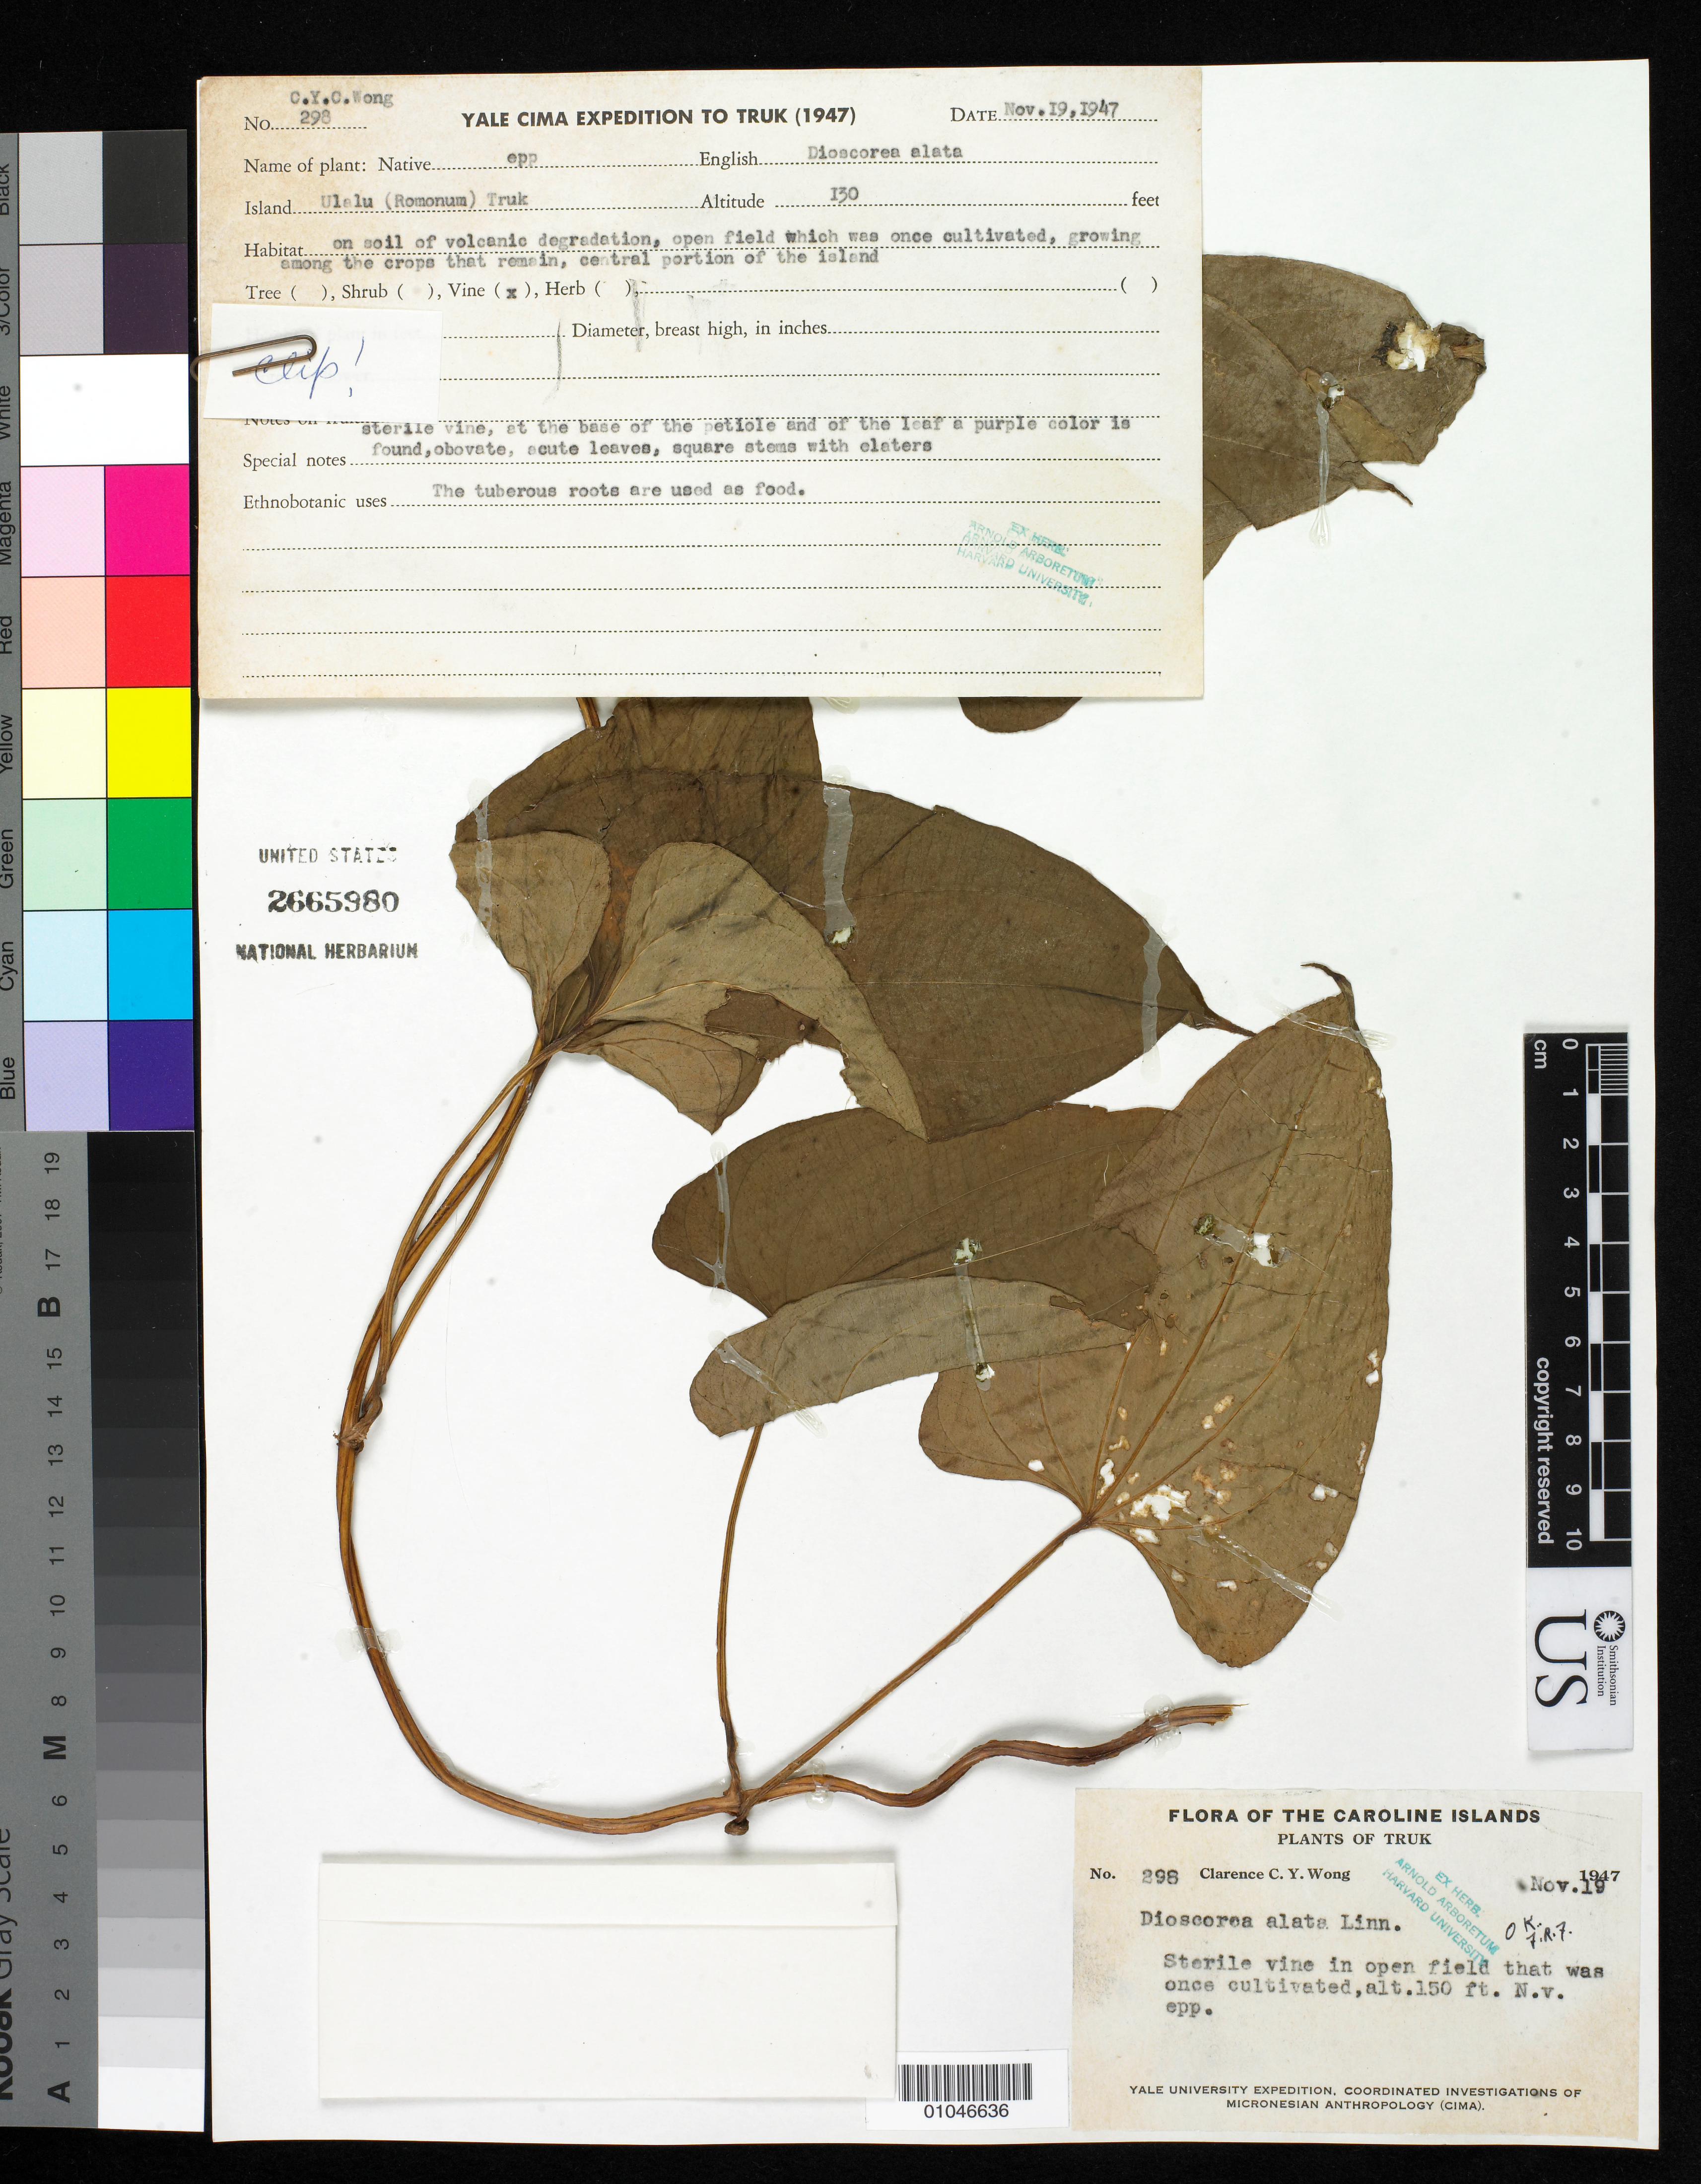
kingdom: Plantae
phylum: Tracheophyta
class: Liliopsida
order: Dioscoreales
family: Dioscoreaceae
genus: Dioscorea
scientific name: Dioscorea alata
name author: L.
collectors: C. Wong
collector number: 298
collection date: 1947-11-19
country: Micronesia, Federated States of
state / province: Truk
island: Romonum [Ulalu]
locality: On soil of volcanic degradation, open field which was once cultivated, growing among the crops that remain, central portion of the island, Ulalu (= Romonum) Island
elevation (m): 40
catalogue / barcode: US 2665980